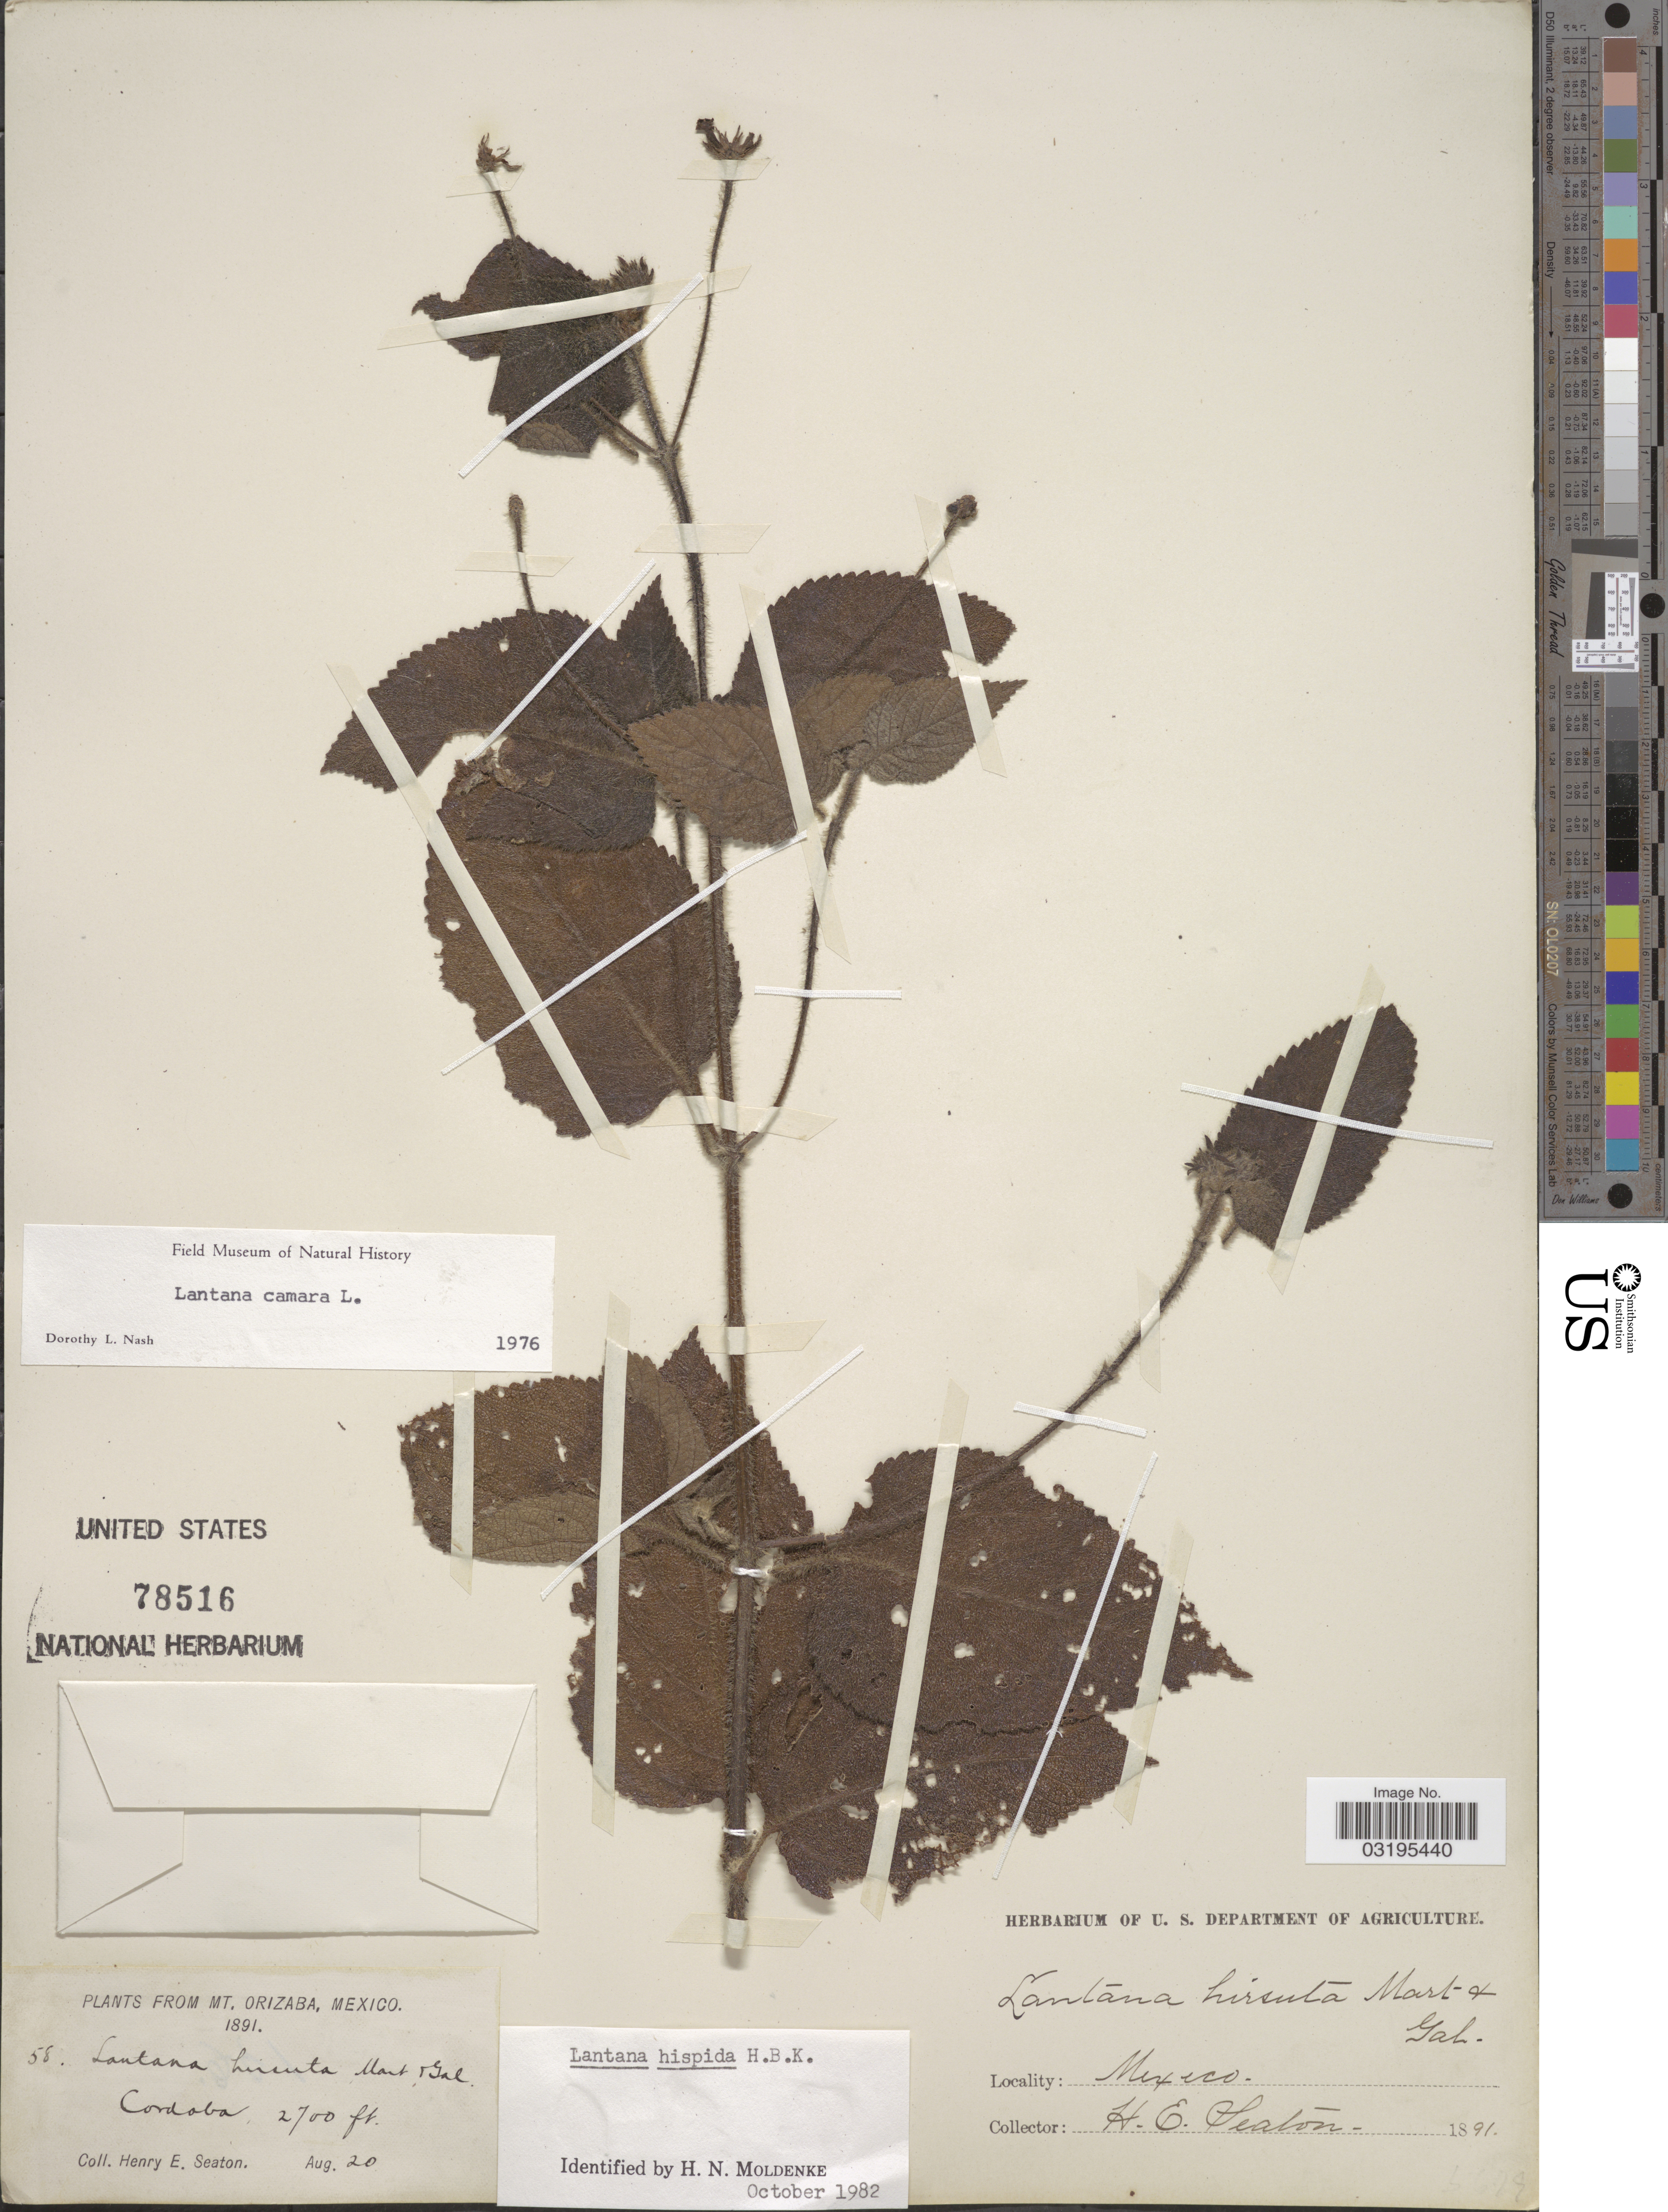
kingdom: Plantae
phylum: Tracheophyta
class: Magnoliopsida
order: Lamiales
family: Verbenaceae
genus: Lantana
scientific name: Lantana hispida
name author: Kunth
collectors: H. E. Seaton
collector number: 58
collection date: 1891-08-20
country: Mexico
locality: Mt. Orizaba. Cordoba.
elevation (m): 823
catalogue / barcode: US 78516